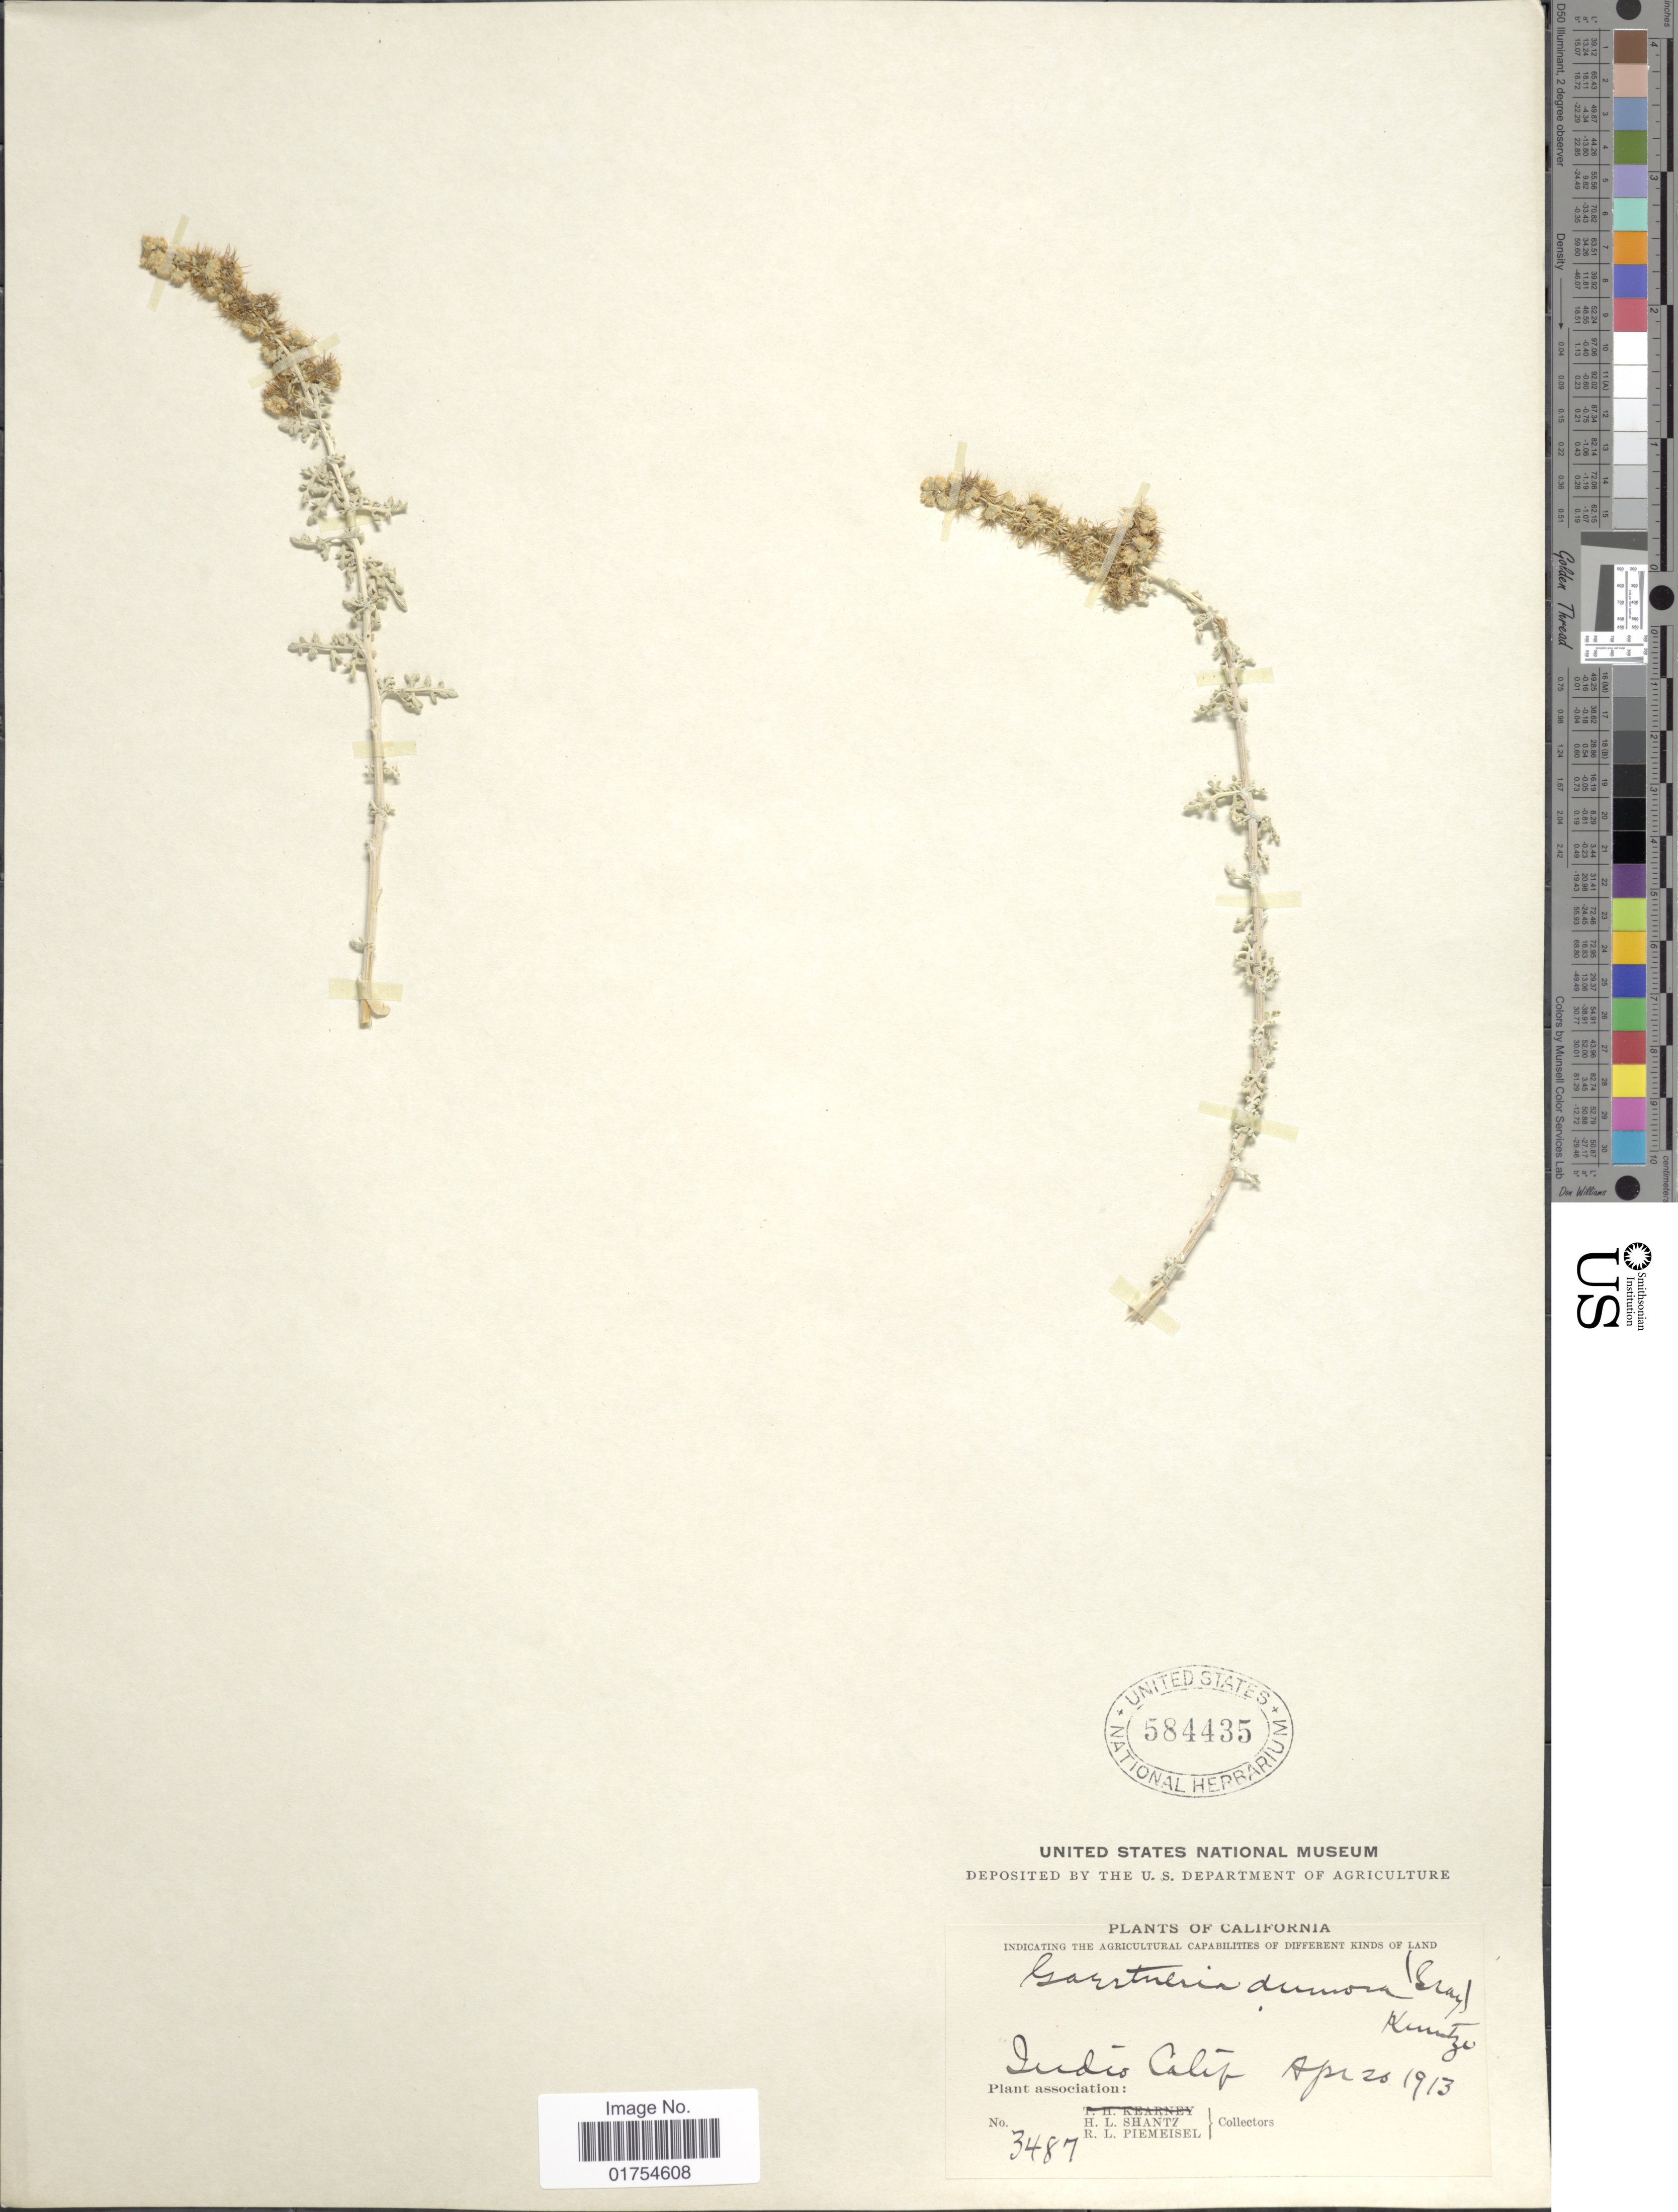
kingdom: Plantae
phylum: Tracheophyta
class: Magnoliopsida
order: Asterales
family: Asteraceae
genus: Franseria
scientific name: Franseria dumosa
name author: A. Gray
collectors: H. Shantz & R. L. Piemeisel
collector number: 3487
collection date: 1913-04-20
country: United States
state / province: California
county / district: Riverside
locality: Indio Calif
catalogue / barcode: US 584435